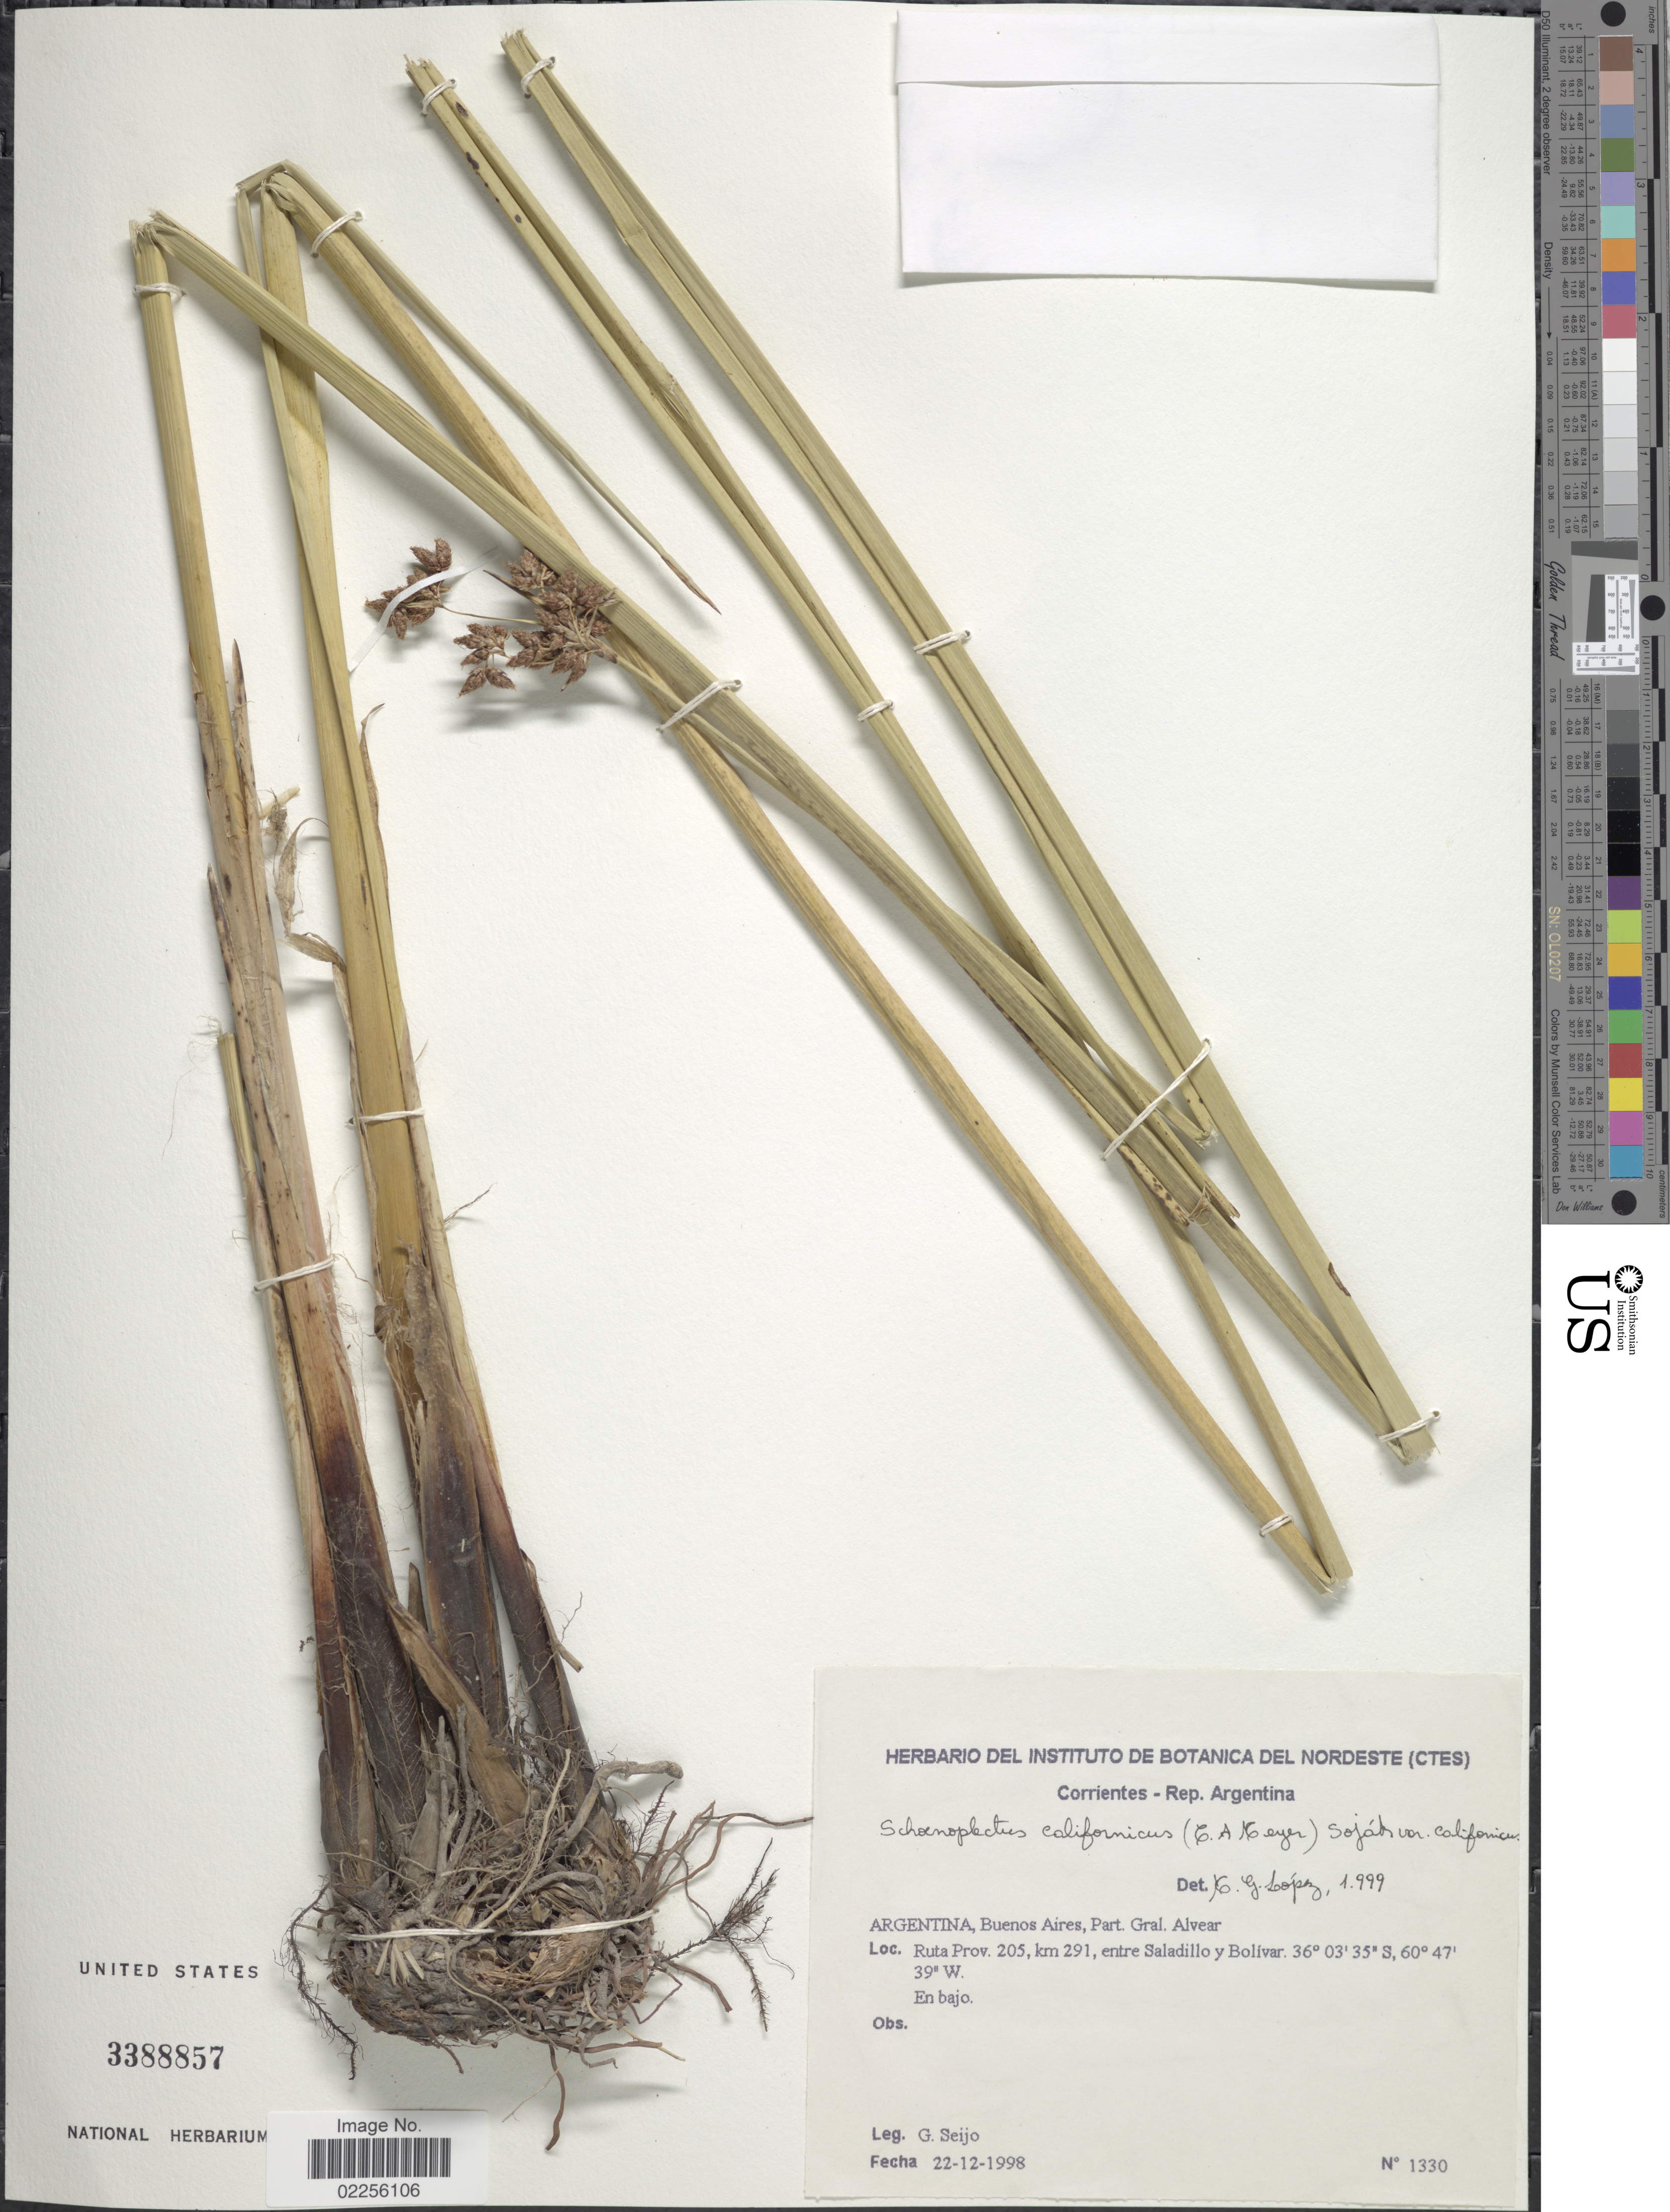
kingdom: Plantae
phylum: Tracheophyta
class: Liliopsida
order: Poales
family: Cyperaceae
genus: Schoenoplectus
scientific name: Schoenoplectus californicus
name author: (C.A. Mey.) Soják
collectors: G. Seijo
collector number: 1330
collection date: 1998-12-22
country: Argentina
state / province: Buenos Aires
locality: Part Ral Alvear, Ruta Prov. 205, km 291, entre Saladillo y Bolívar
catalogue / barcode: US 3388857